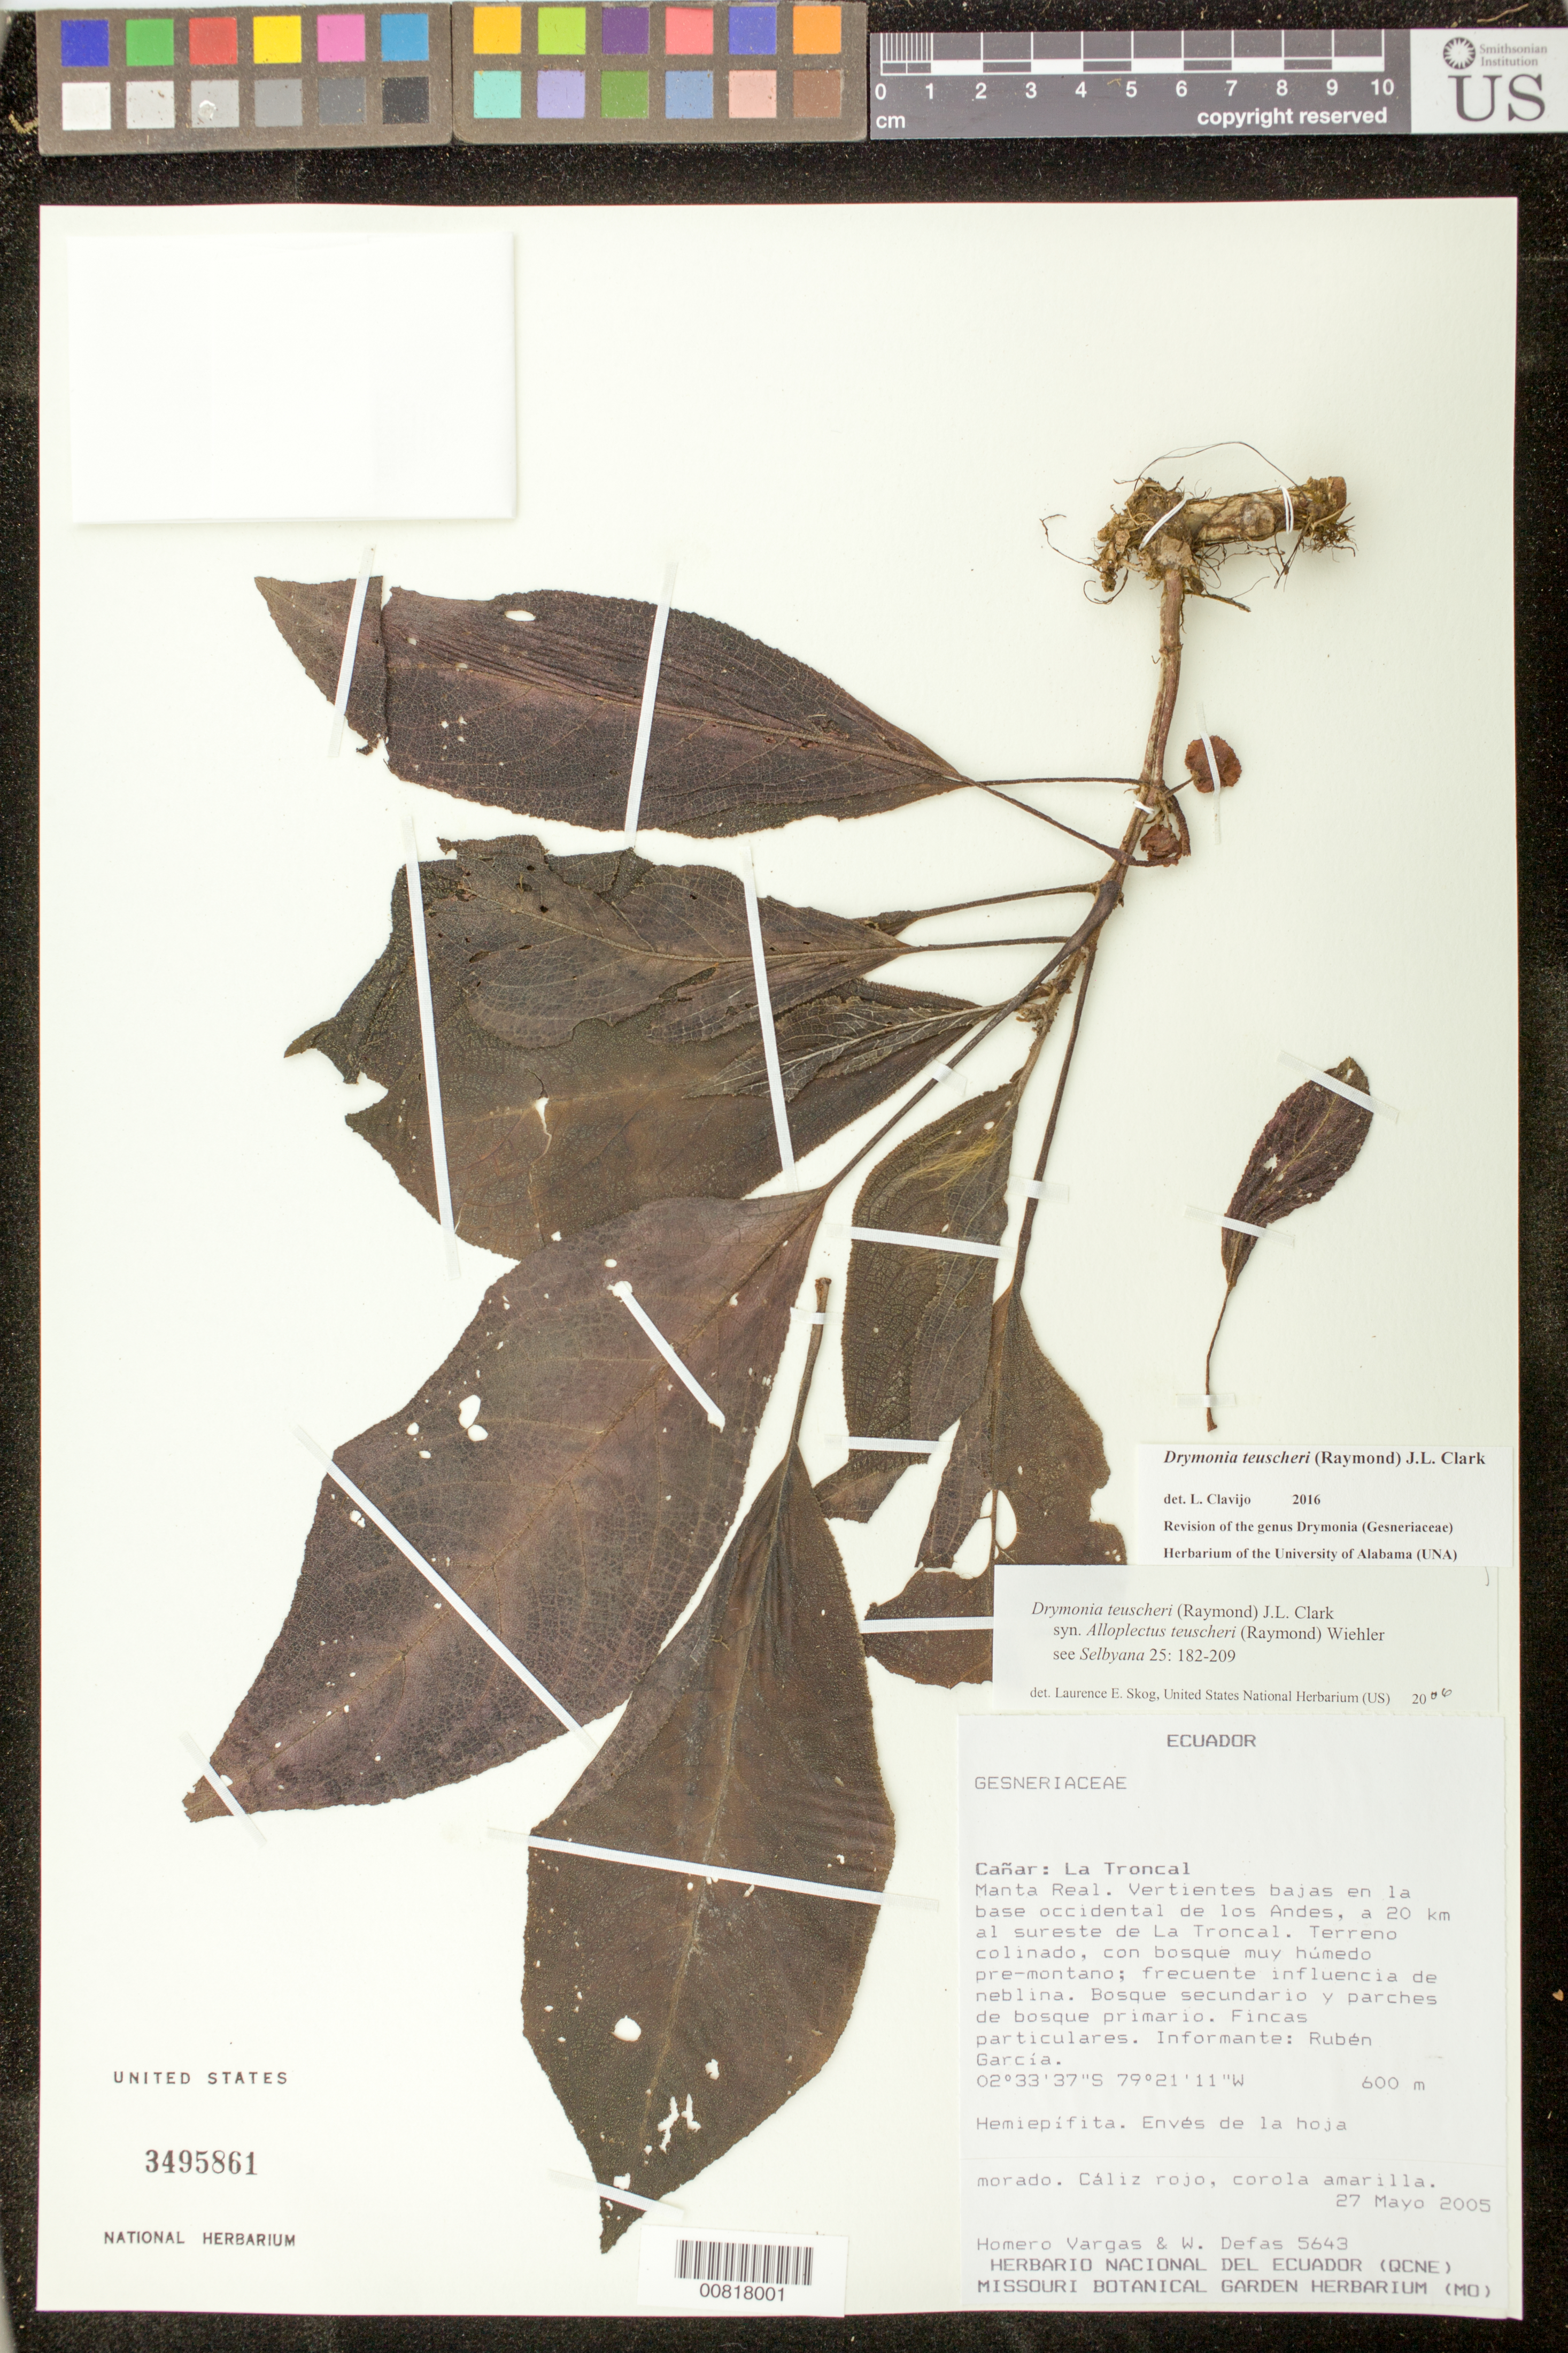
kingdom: Plantae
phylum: Tracheophyta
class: Magnoliopsida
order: Lamiales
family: Gesneriaceae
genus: Drymonia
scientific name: Drymonia teuscheri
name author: (Raymond) J.L. Clark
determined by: Skog, Laurence E.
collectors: H. Vargas & W. Defas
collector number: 5643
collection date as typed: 27 May 2005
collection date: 2005-05-27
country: Ecuador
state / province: Cañar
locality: Cañar: La Troncal. Manta Real. Vertientes bajas en la base occidental de los Andes, a 20 km al sureste de La Troncal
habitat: Terreno colinado, con bosque muy húmedo pre-monetano; frecuente influencia de neblina. Bosque secundario y parches de bosque primario.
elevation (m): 600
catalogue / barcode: US 3495861